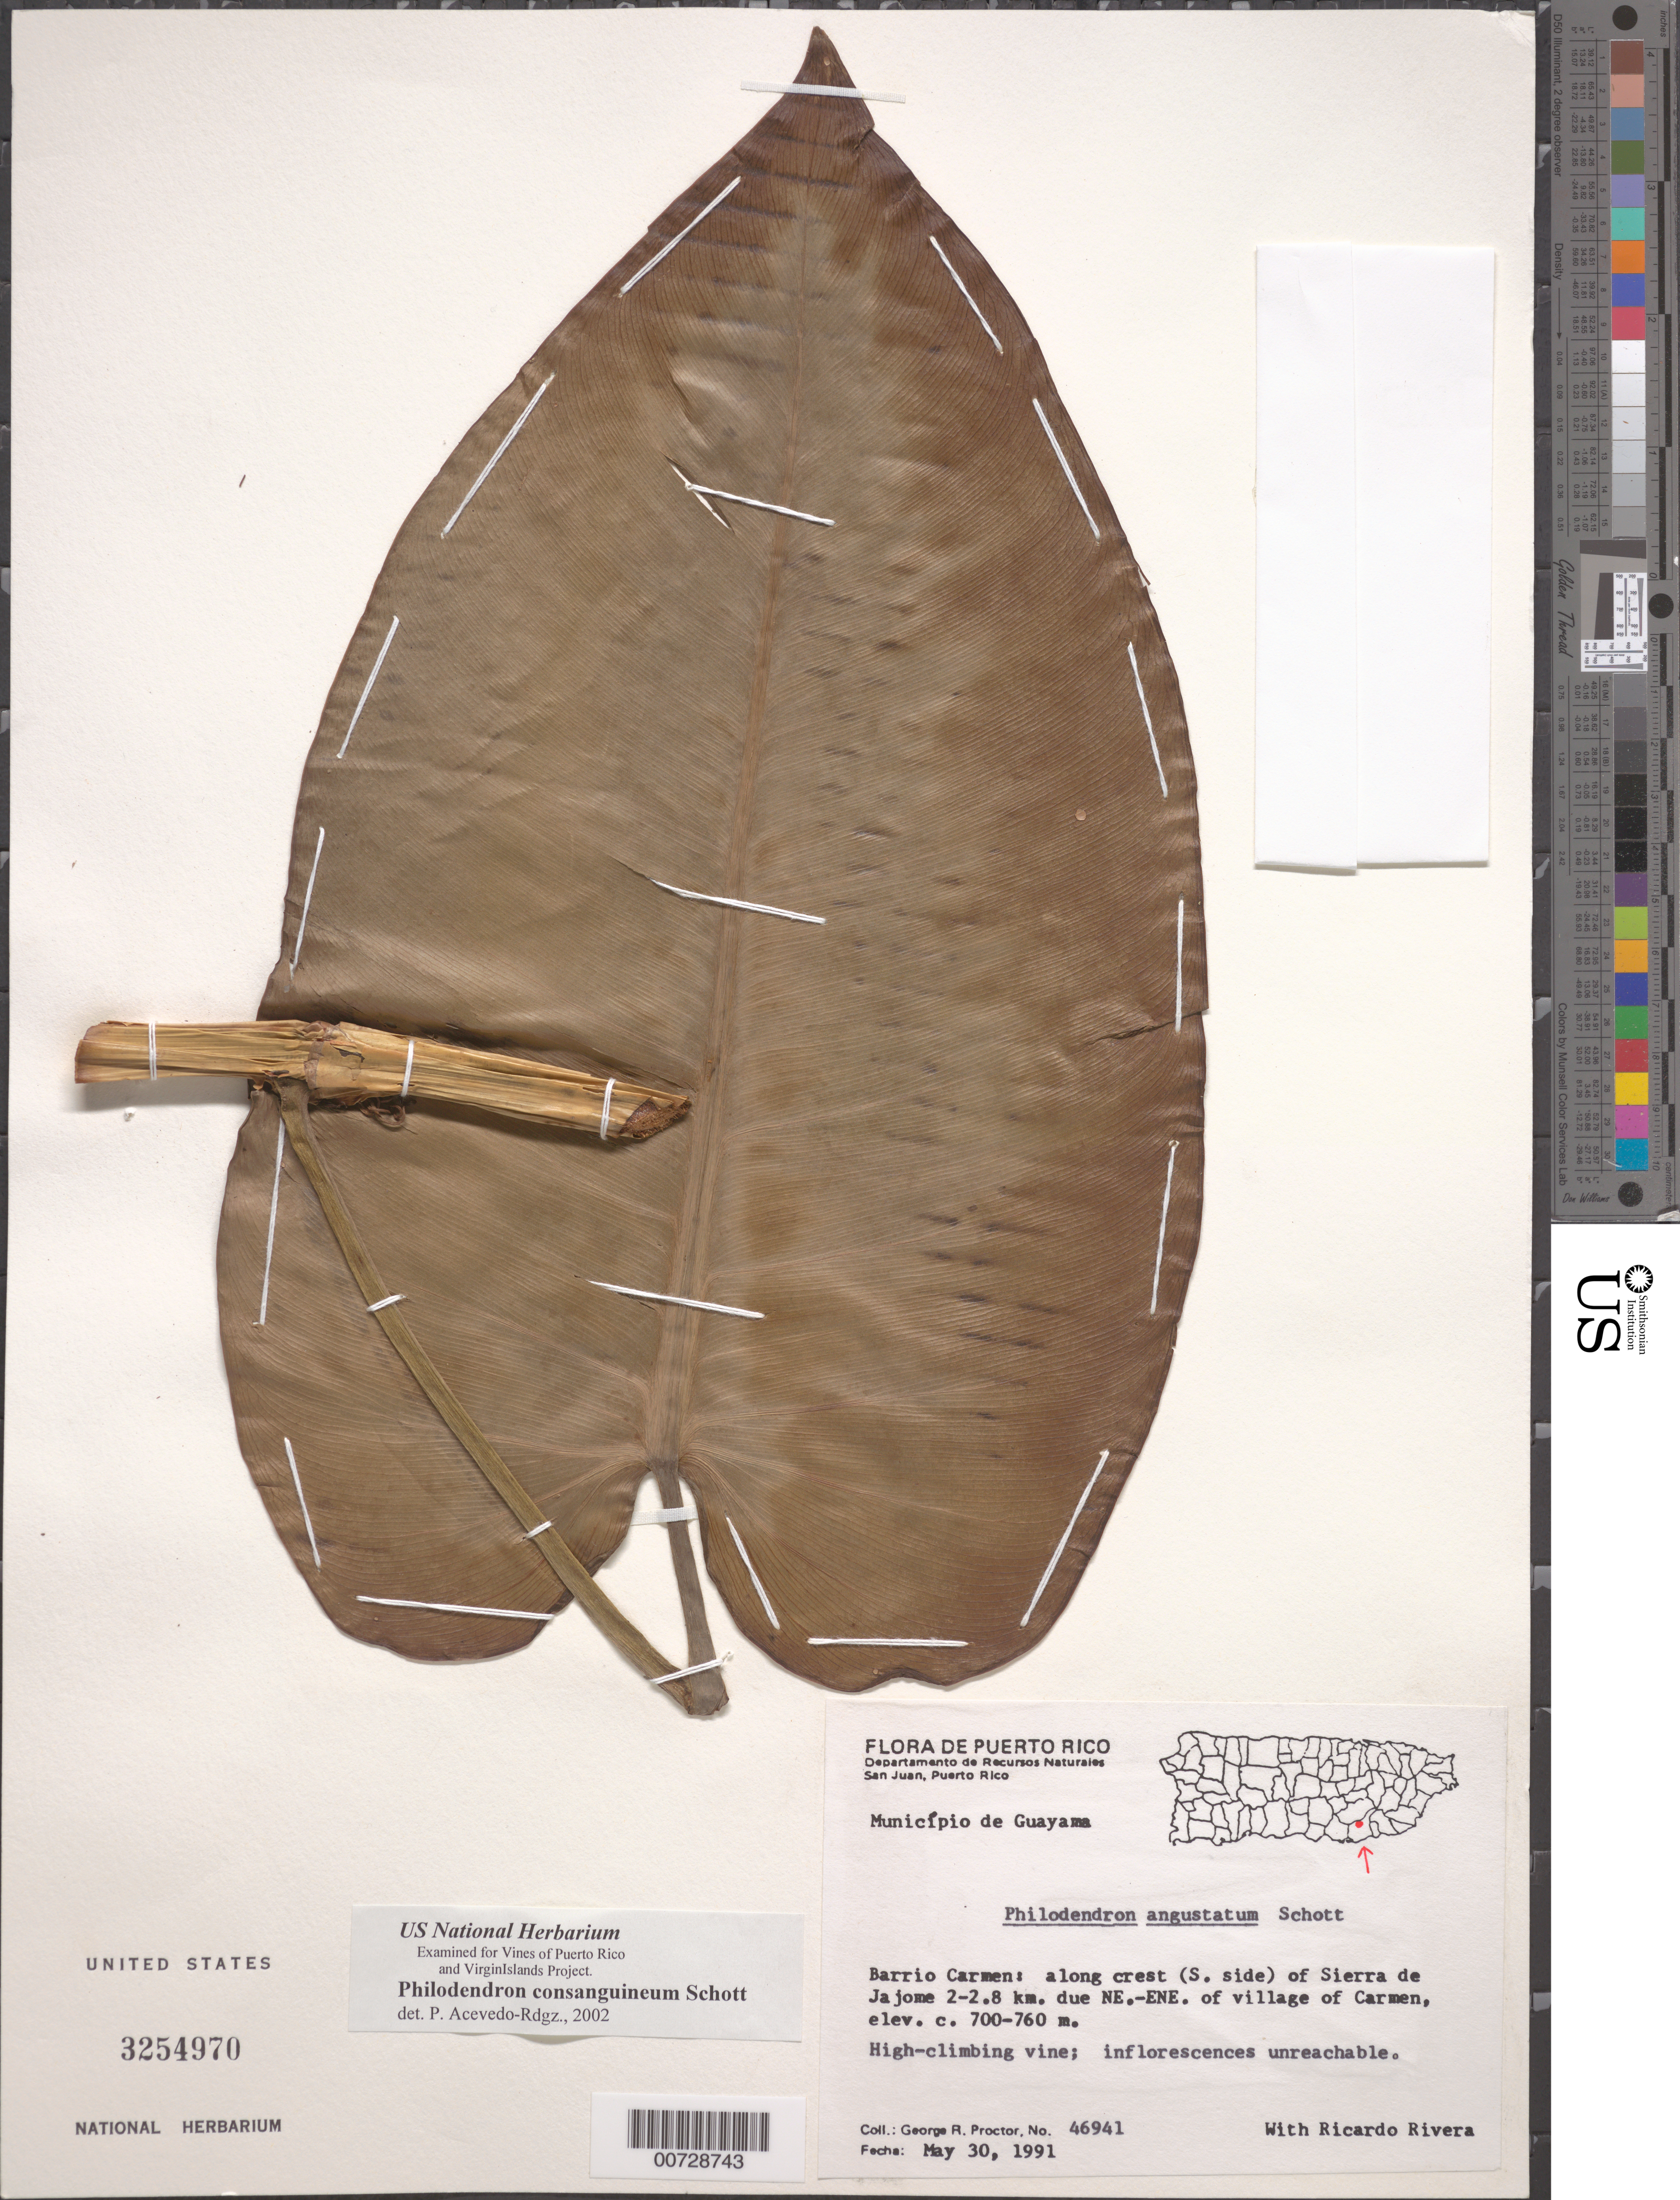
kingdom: Plantae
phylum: Tracheophyta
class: Liliopsida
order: Alismatales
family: Araceae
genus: Philodendron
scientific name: Philodendron consanguineum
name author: Schott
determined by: Acevedo-Rodríguez, P., (BOT), Smithsonian Institution - National Museum of Natural History (UNITED STATES)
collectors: G. R. Proctor & R. Rivera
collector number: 46941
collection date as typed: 30 May 1991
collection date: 1991-05-30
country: Puerto Rico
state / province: Guayama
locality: Mun. Guayama, Barrio Carmen: along crest (S side) of Sierra de Jajome 2-2.8 km due NE-ENE of village of Carmen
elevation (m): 700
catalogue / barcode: US 3254970